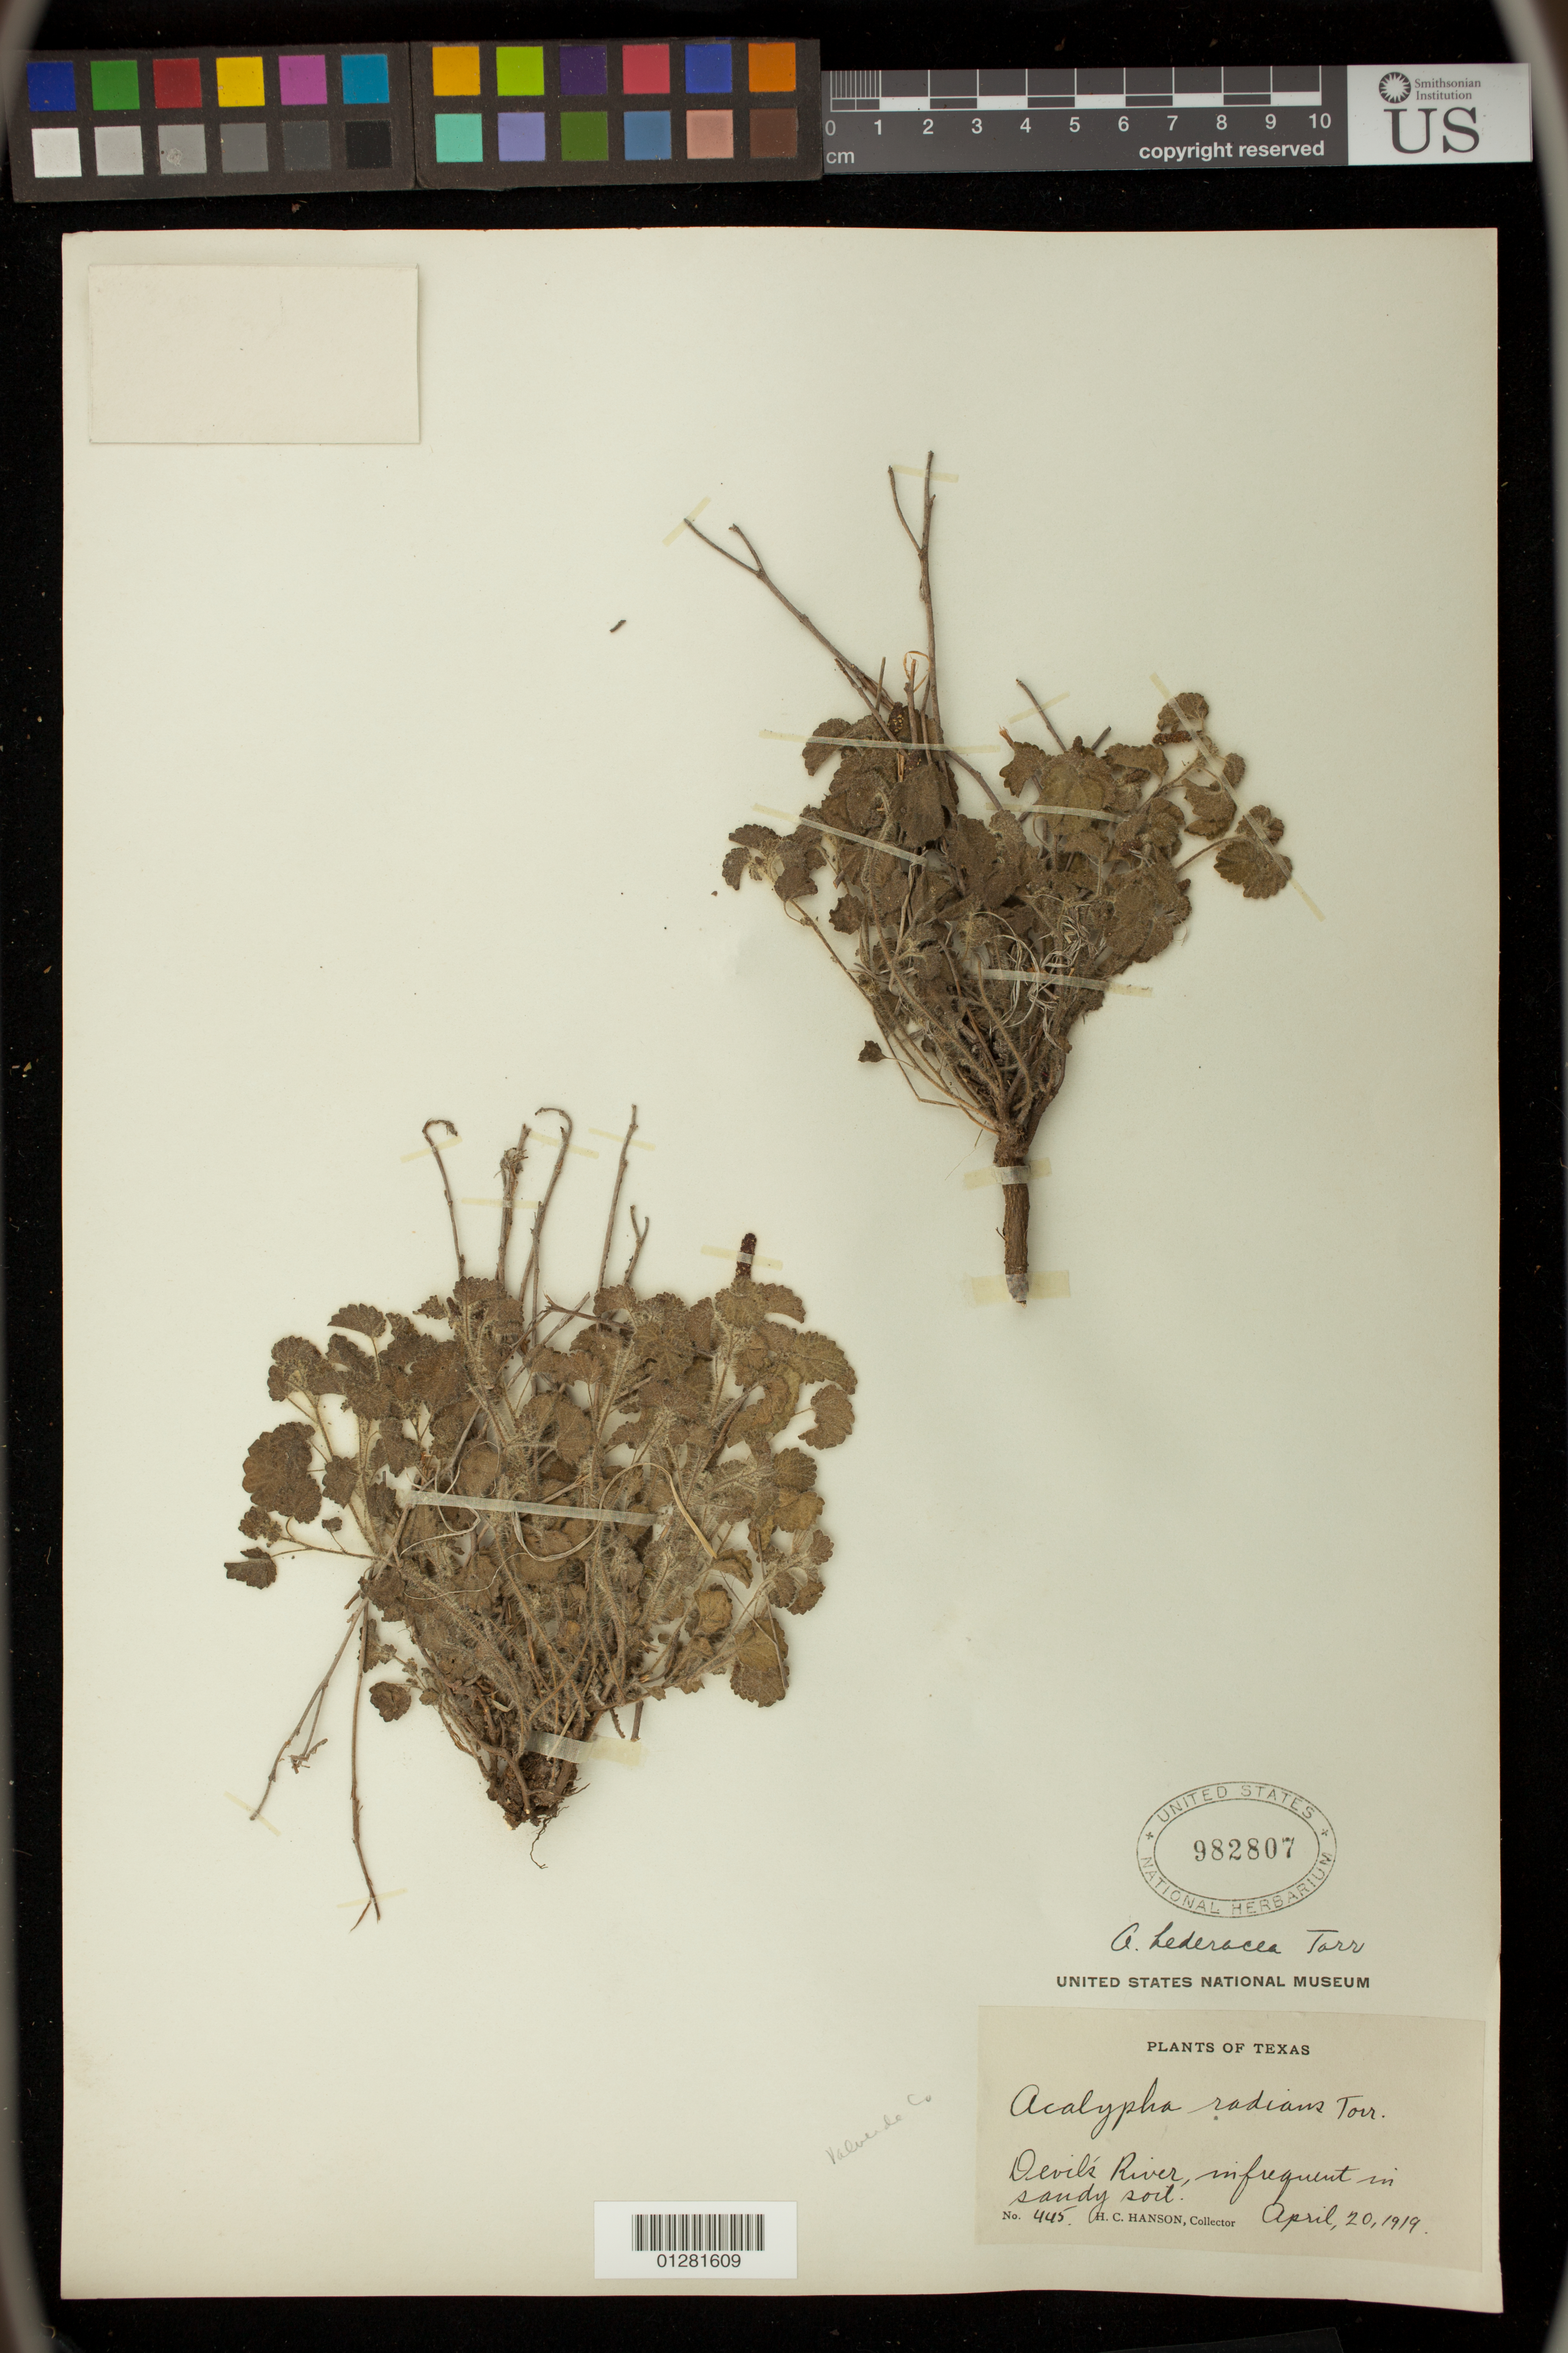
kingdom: Plantae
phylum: Tracheophyta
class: Magnoliopsida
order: Malpighiales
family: Euphorbiaceae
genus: Acalypha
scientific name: Acalypha hederacea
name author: Torr.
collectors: H. Hanson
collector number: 445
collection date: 1919-04-20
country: United States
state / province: Texas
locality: Devils River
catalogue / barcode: US 982807